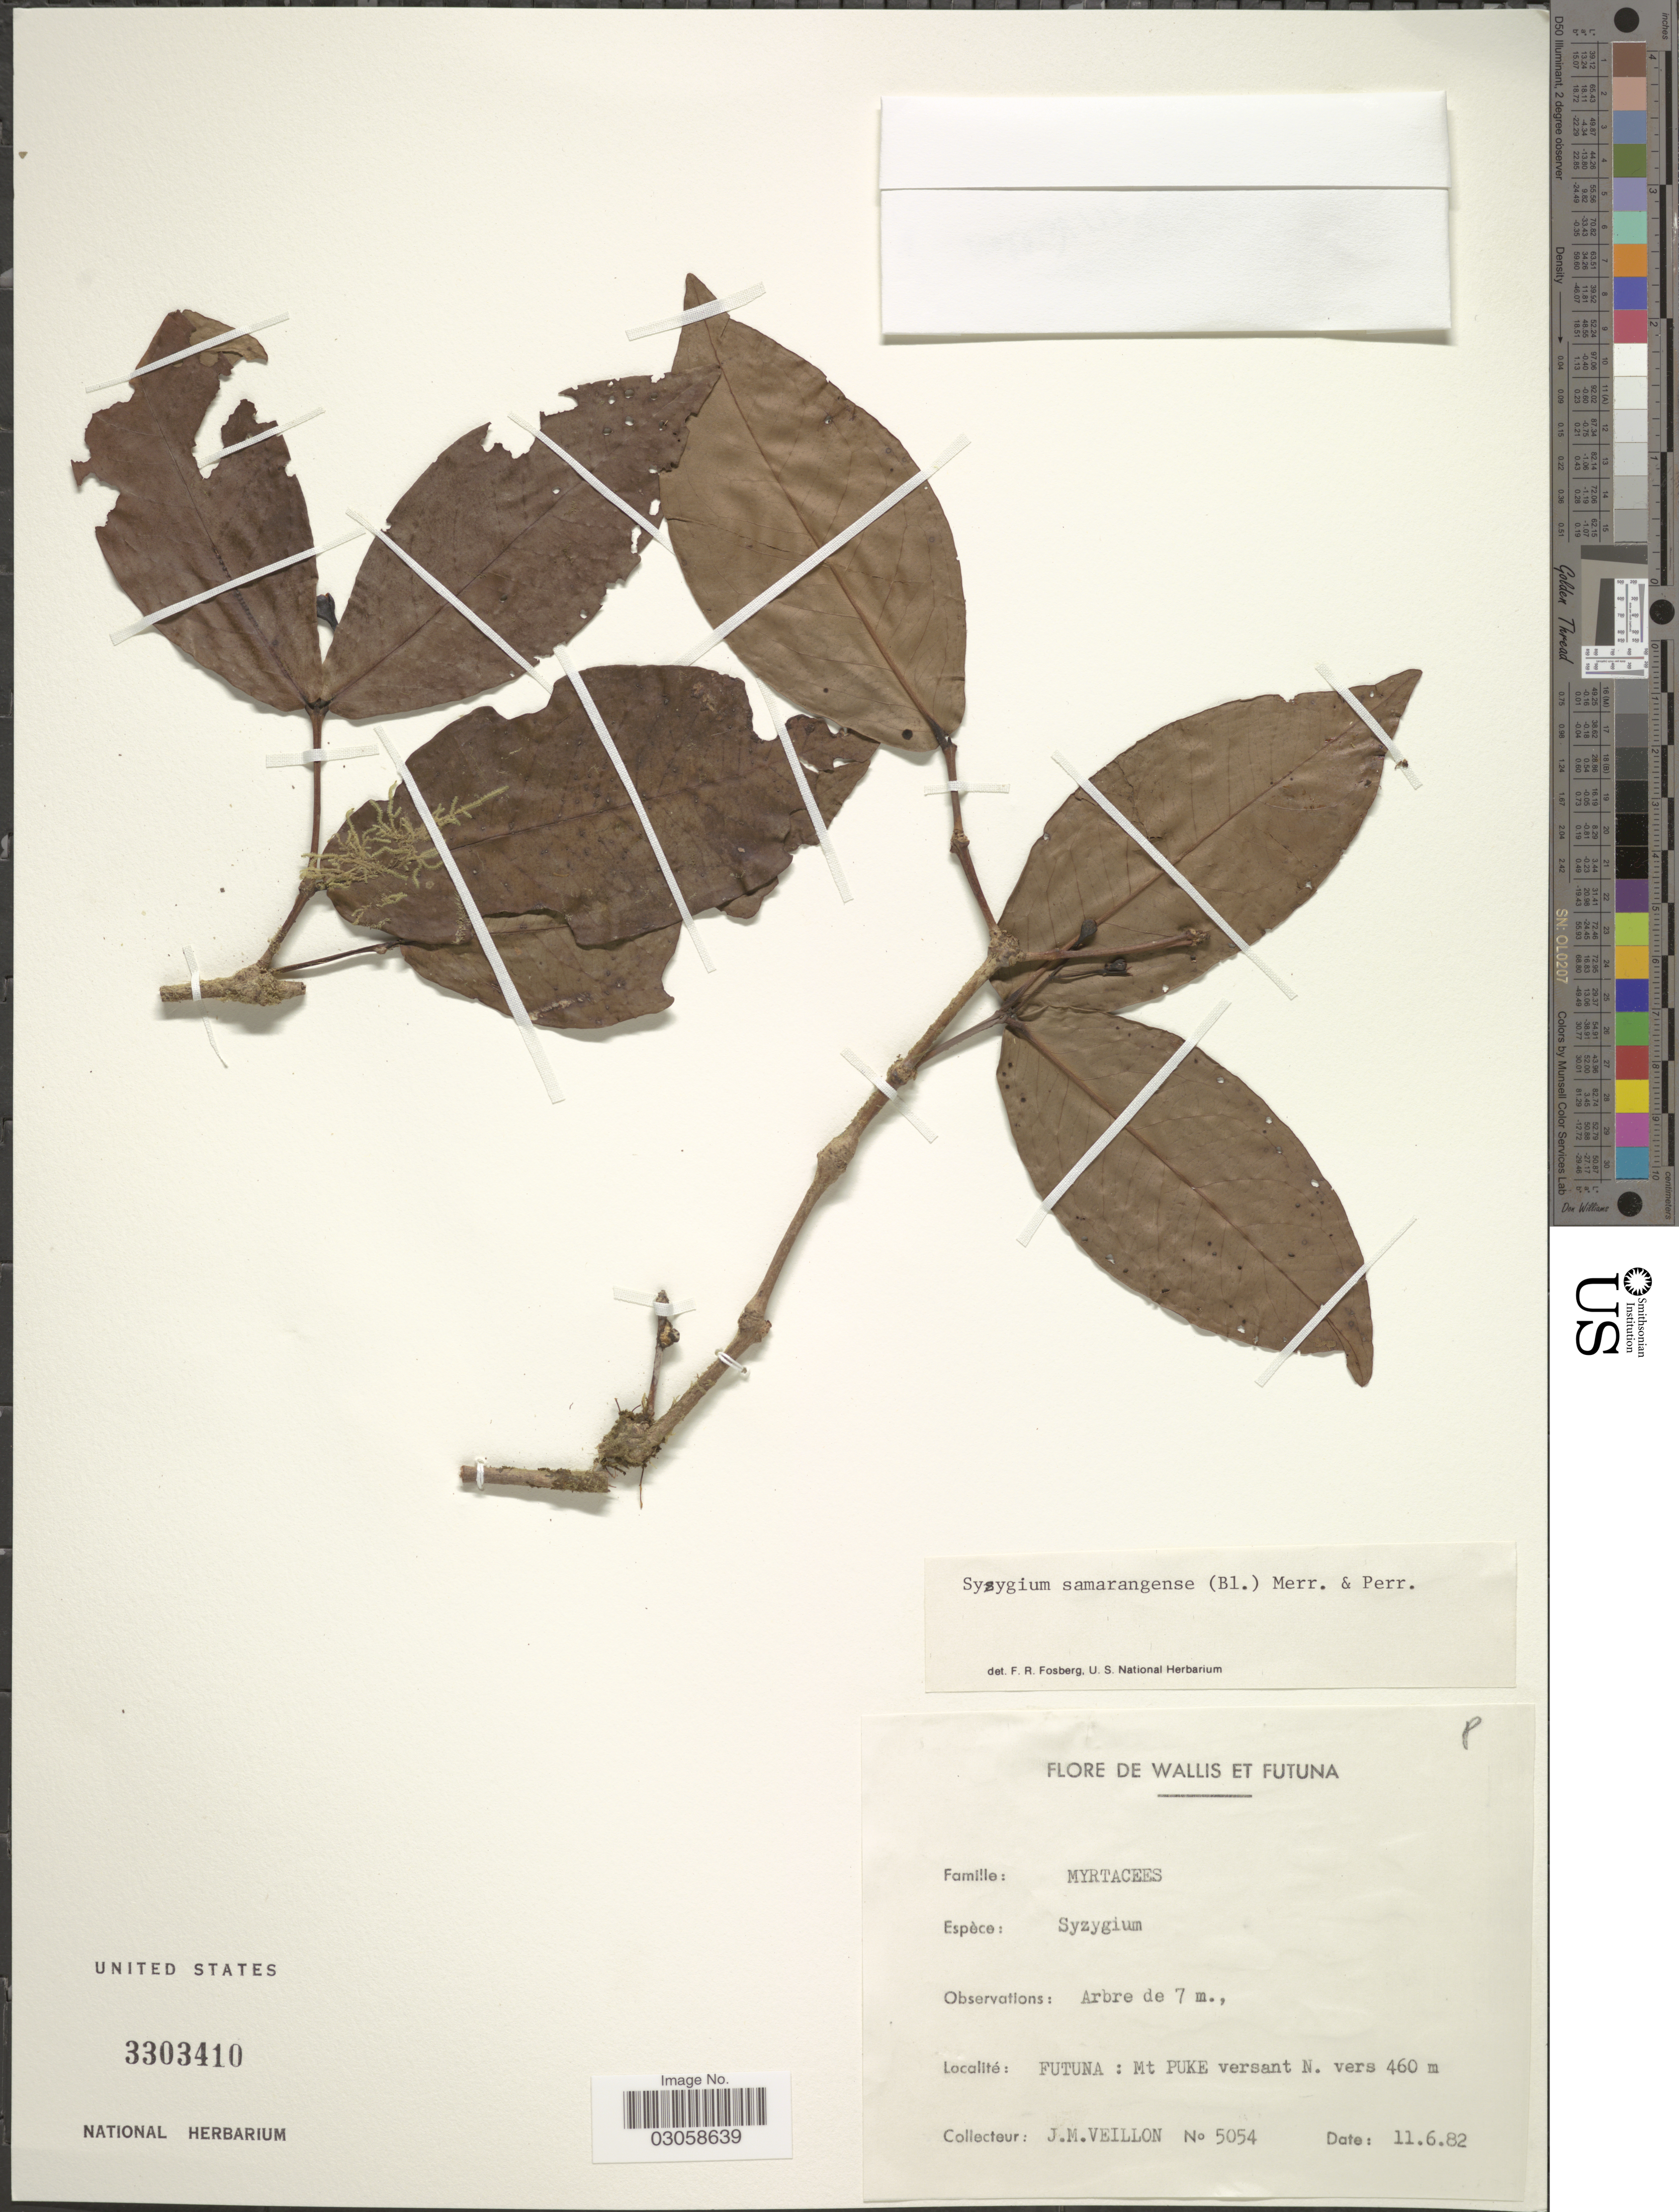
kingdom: Plantae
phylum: Tracheophyta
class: Magnoliopsida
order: Myrtales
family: Myrtaceae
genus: Syzygium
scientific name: Syzygium samarangense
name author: (Blume) Merr. & L.M. Perry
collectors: J. Veillon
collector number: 5054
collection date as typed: Transcribed d/m/y: 11/6/82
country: Wallis and Futuna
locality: Wallis et Futuna. Futuna: Mt Puke versant N.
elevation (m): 460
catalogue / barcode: US 3303410